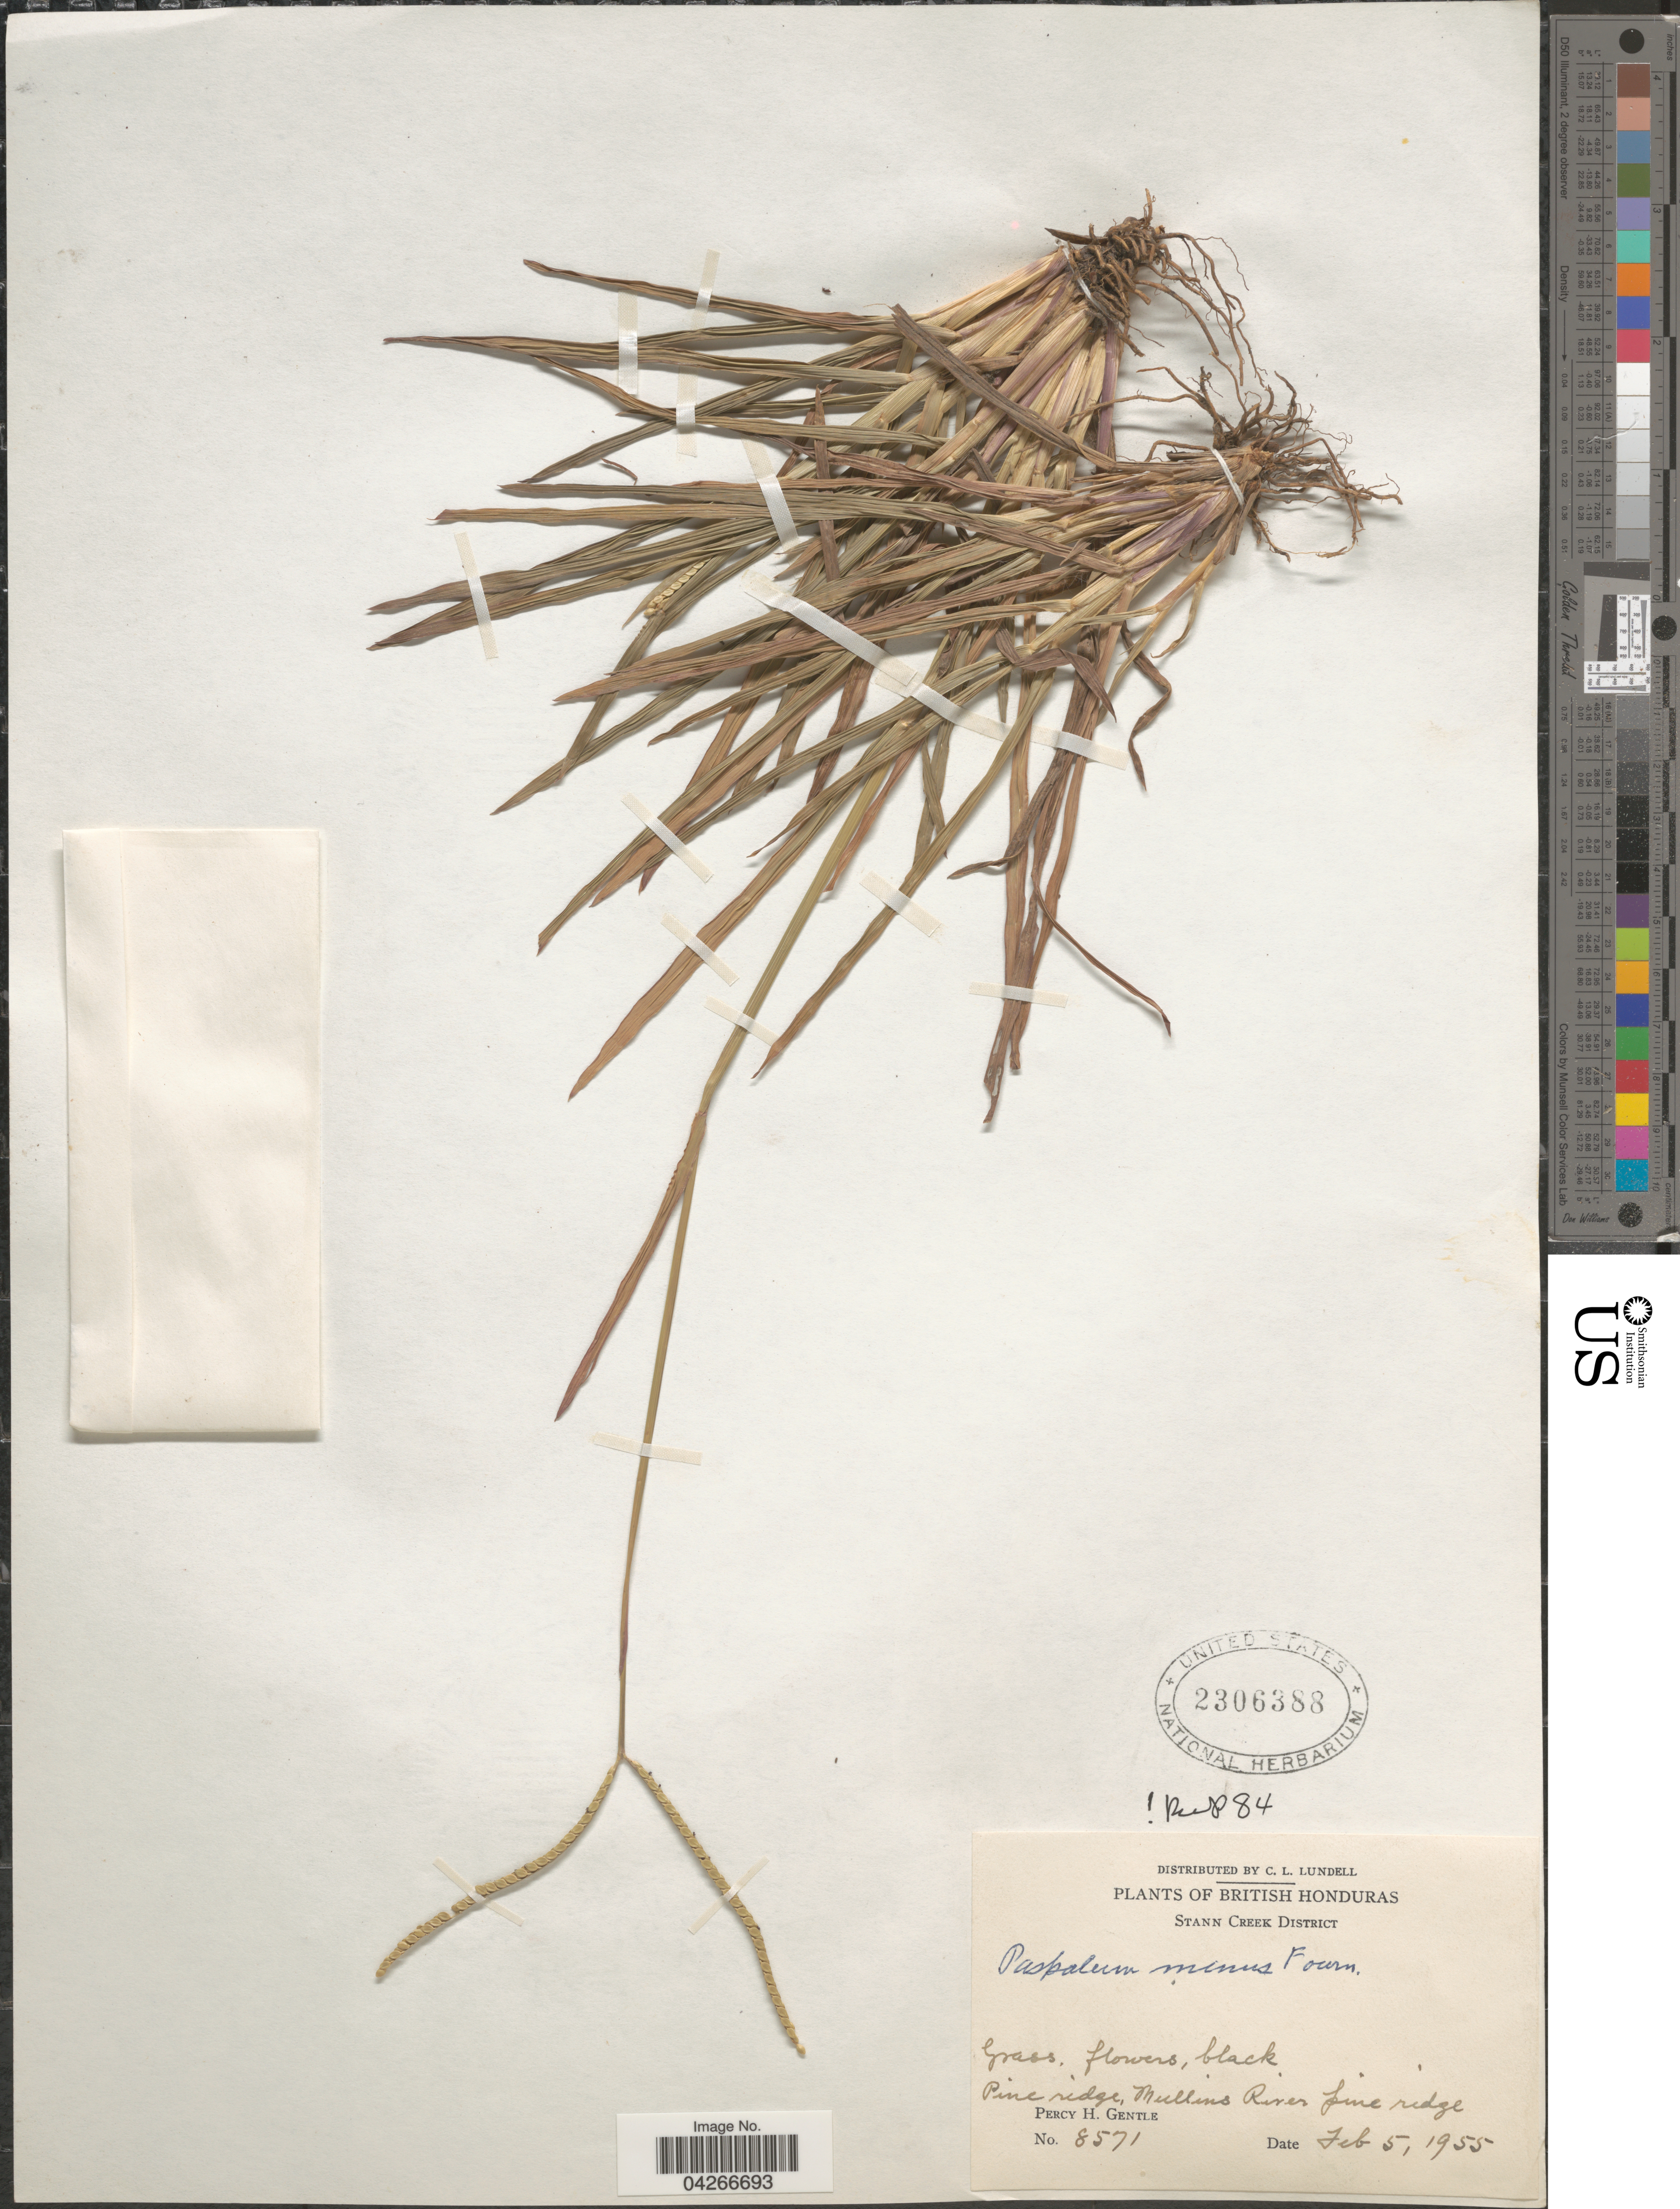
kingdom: Plantae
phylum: Tracheophyta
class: Liliopsida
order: Poales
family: Poaceae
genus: Paspalum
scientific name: Paspalum minus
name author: E. Fourn.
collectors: P. H. Gentle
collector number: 8571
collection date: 1955-02-05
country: Belize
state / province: Stann Creek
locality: British Honduras. Stann Creek District. Mullins River pine ridge.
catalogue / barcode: US 2306388